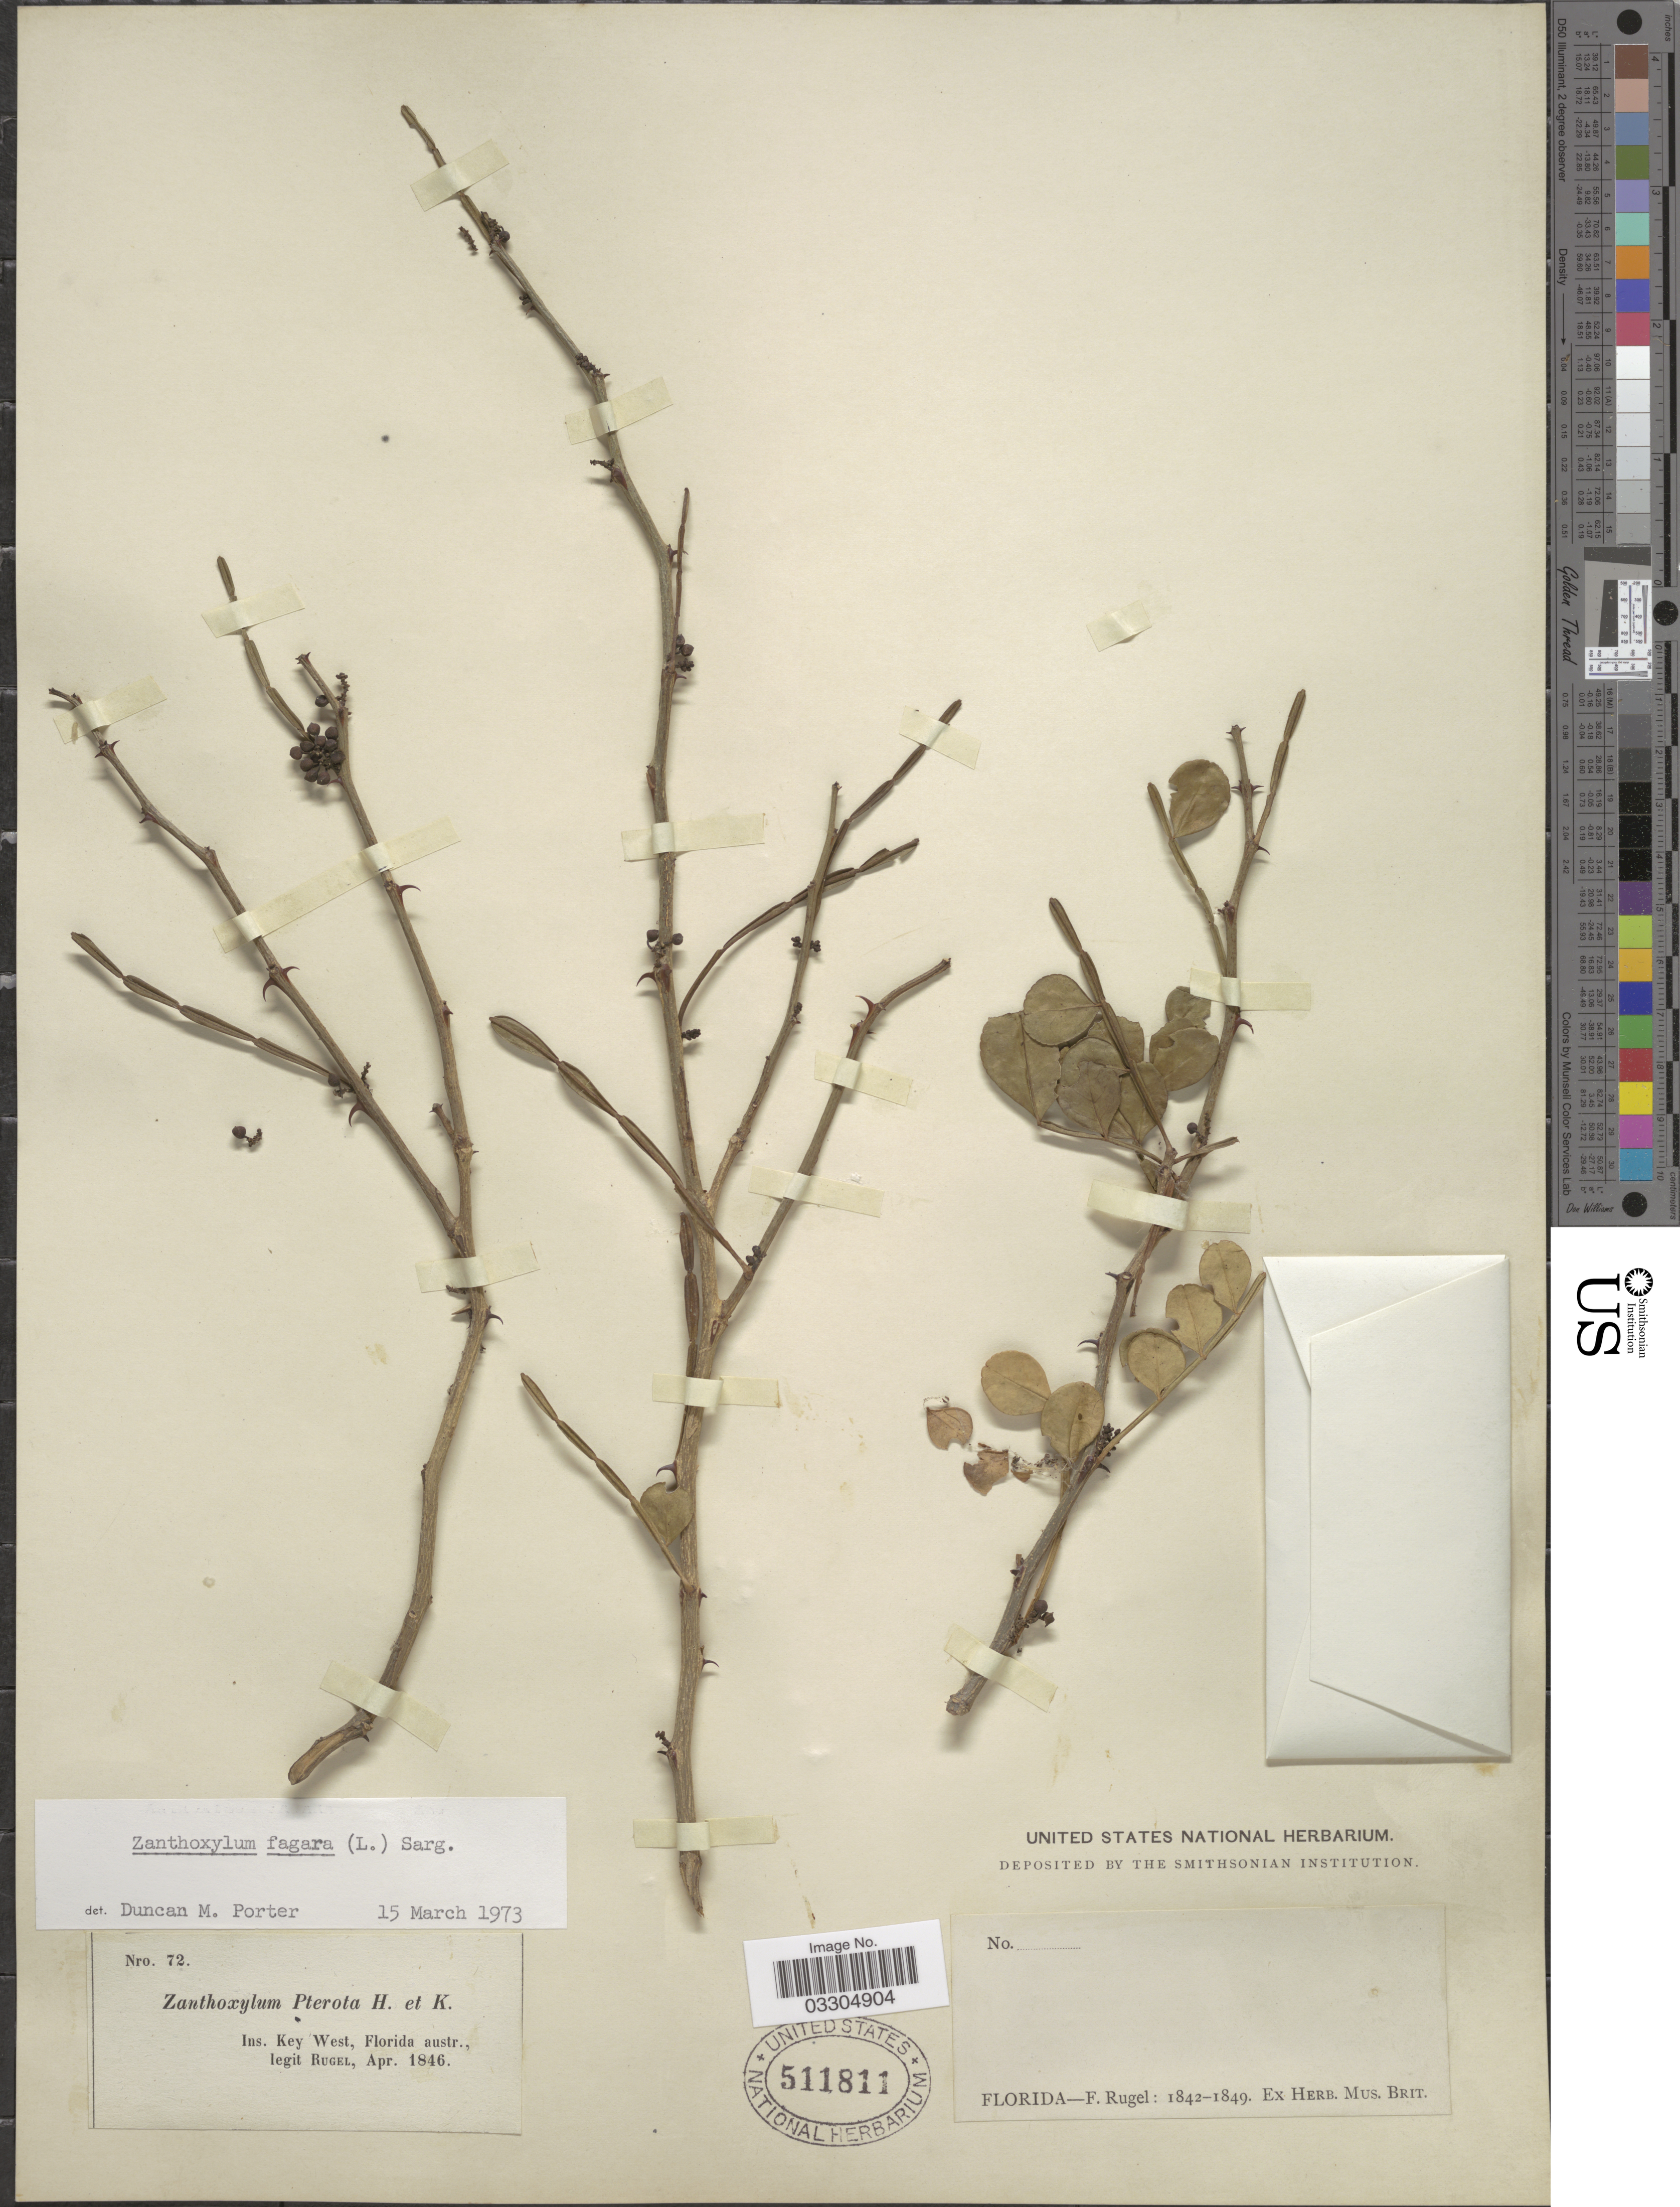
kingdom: Plantae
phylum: Tracheophyta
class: Magnoliopsida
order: Sapindales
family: Rutaceae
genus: Zanthoxylum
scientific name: Zanthoxylum fagara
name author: (L.) Sarg.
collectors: F. Rugel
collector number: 72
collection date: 1846-04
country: United States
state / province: Florida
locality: Ins. Key West, Florida austr.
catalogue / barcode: US 511811